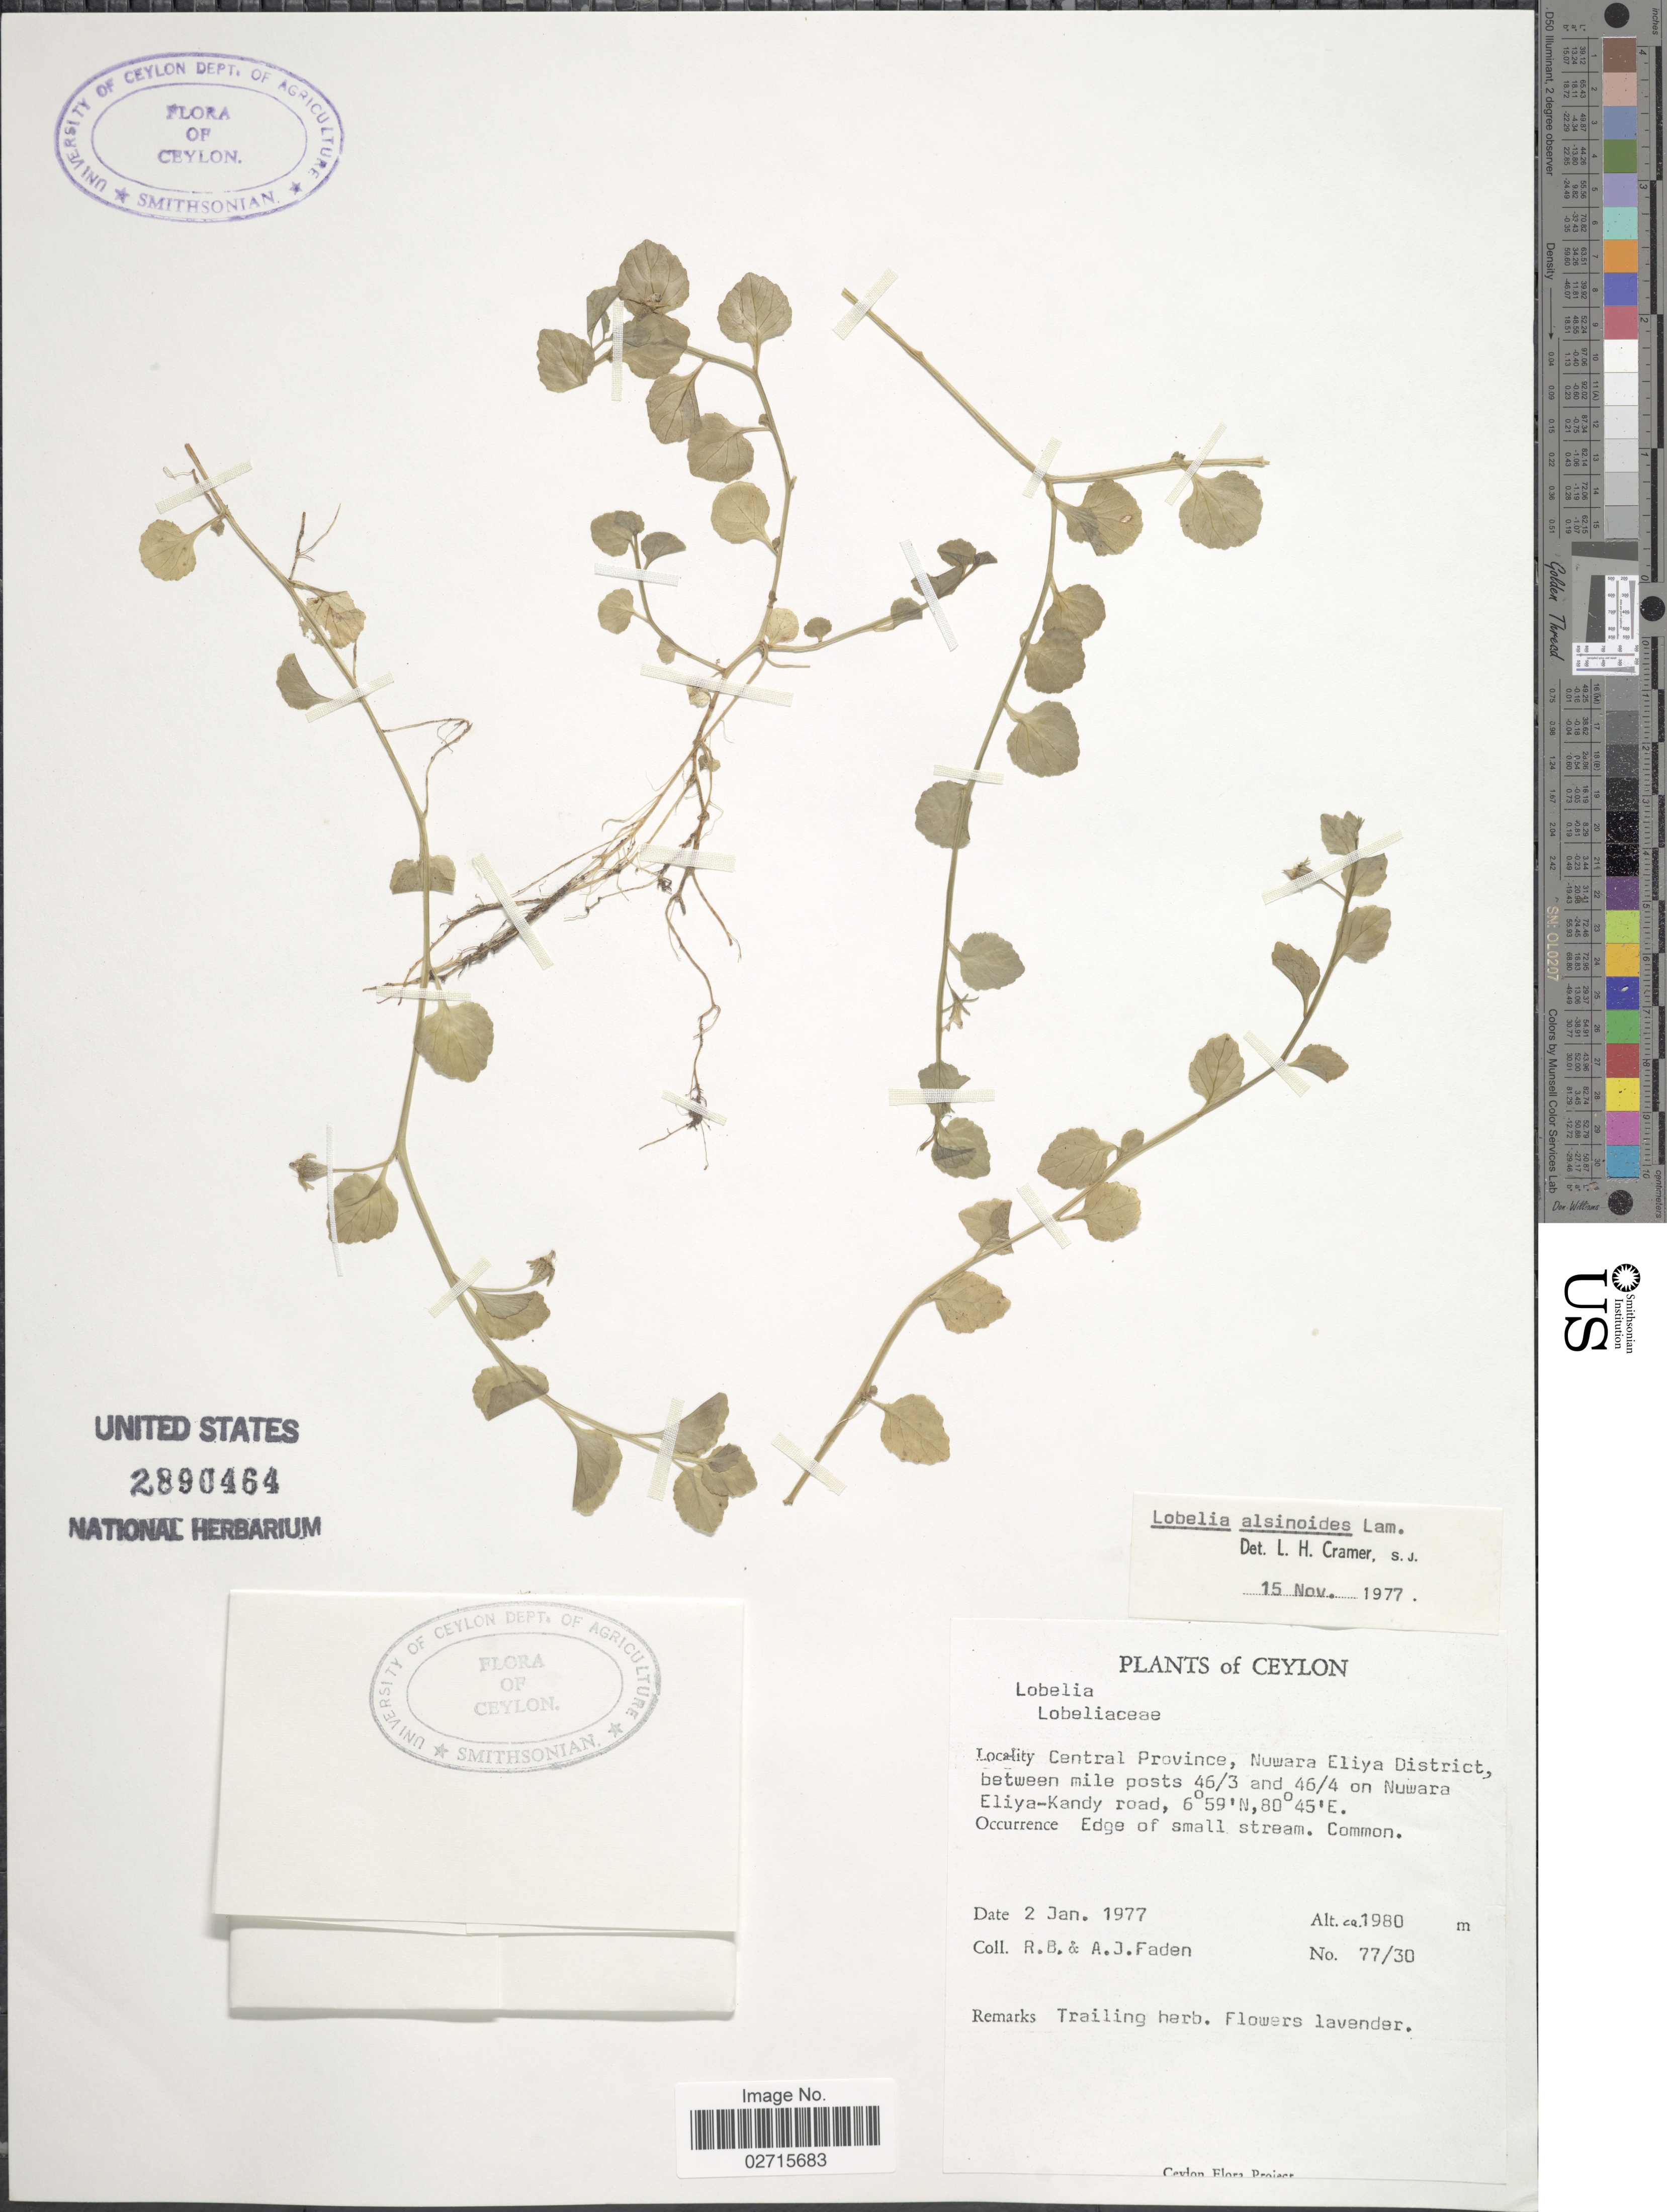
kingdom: Plantae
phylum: Tracheophyta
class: Magnoliopsida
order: Asterales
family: Campanulaceae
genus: Lobelia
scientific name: Lobelia alsinoides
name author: Lam.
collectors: R. B. Faden & A. J. Faden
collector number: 77/30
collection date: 1977-01-02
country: Sri Lanka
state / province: Central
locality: Ceylon. Central Province, Nuwara Eliya District, between mile posts 46/3 and 46/4 on Nuwara Eliya- Kandy rod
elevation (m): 1980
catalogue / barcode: US 2890464